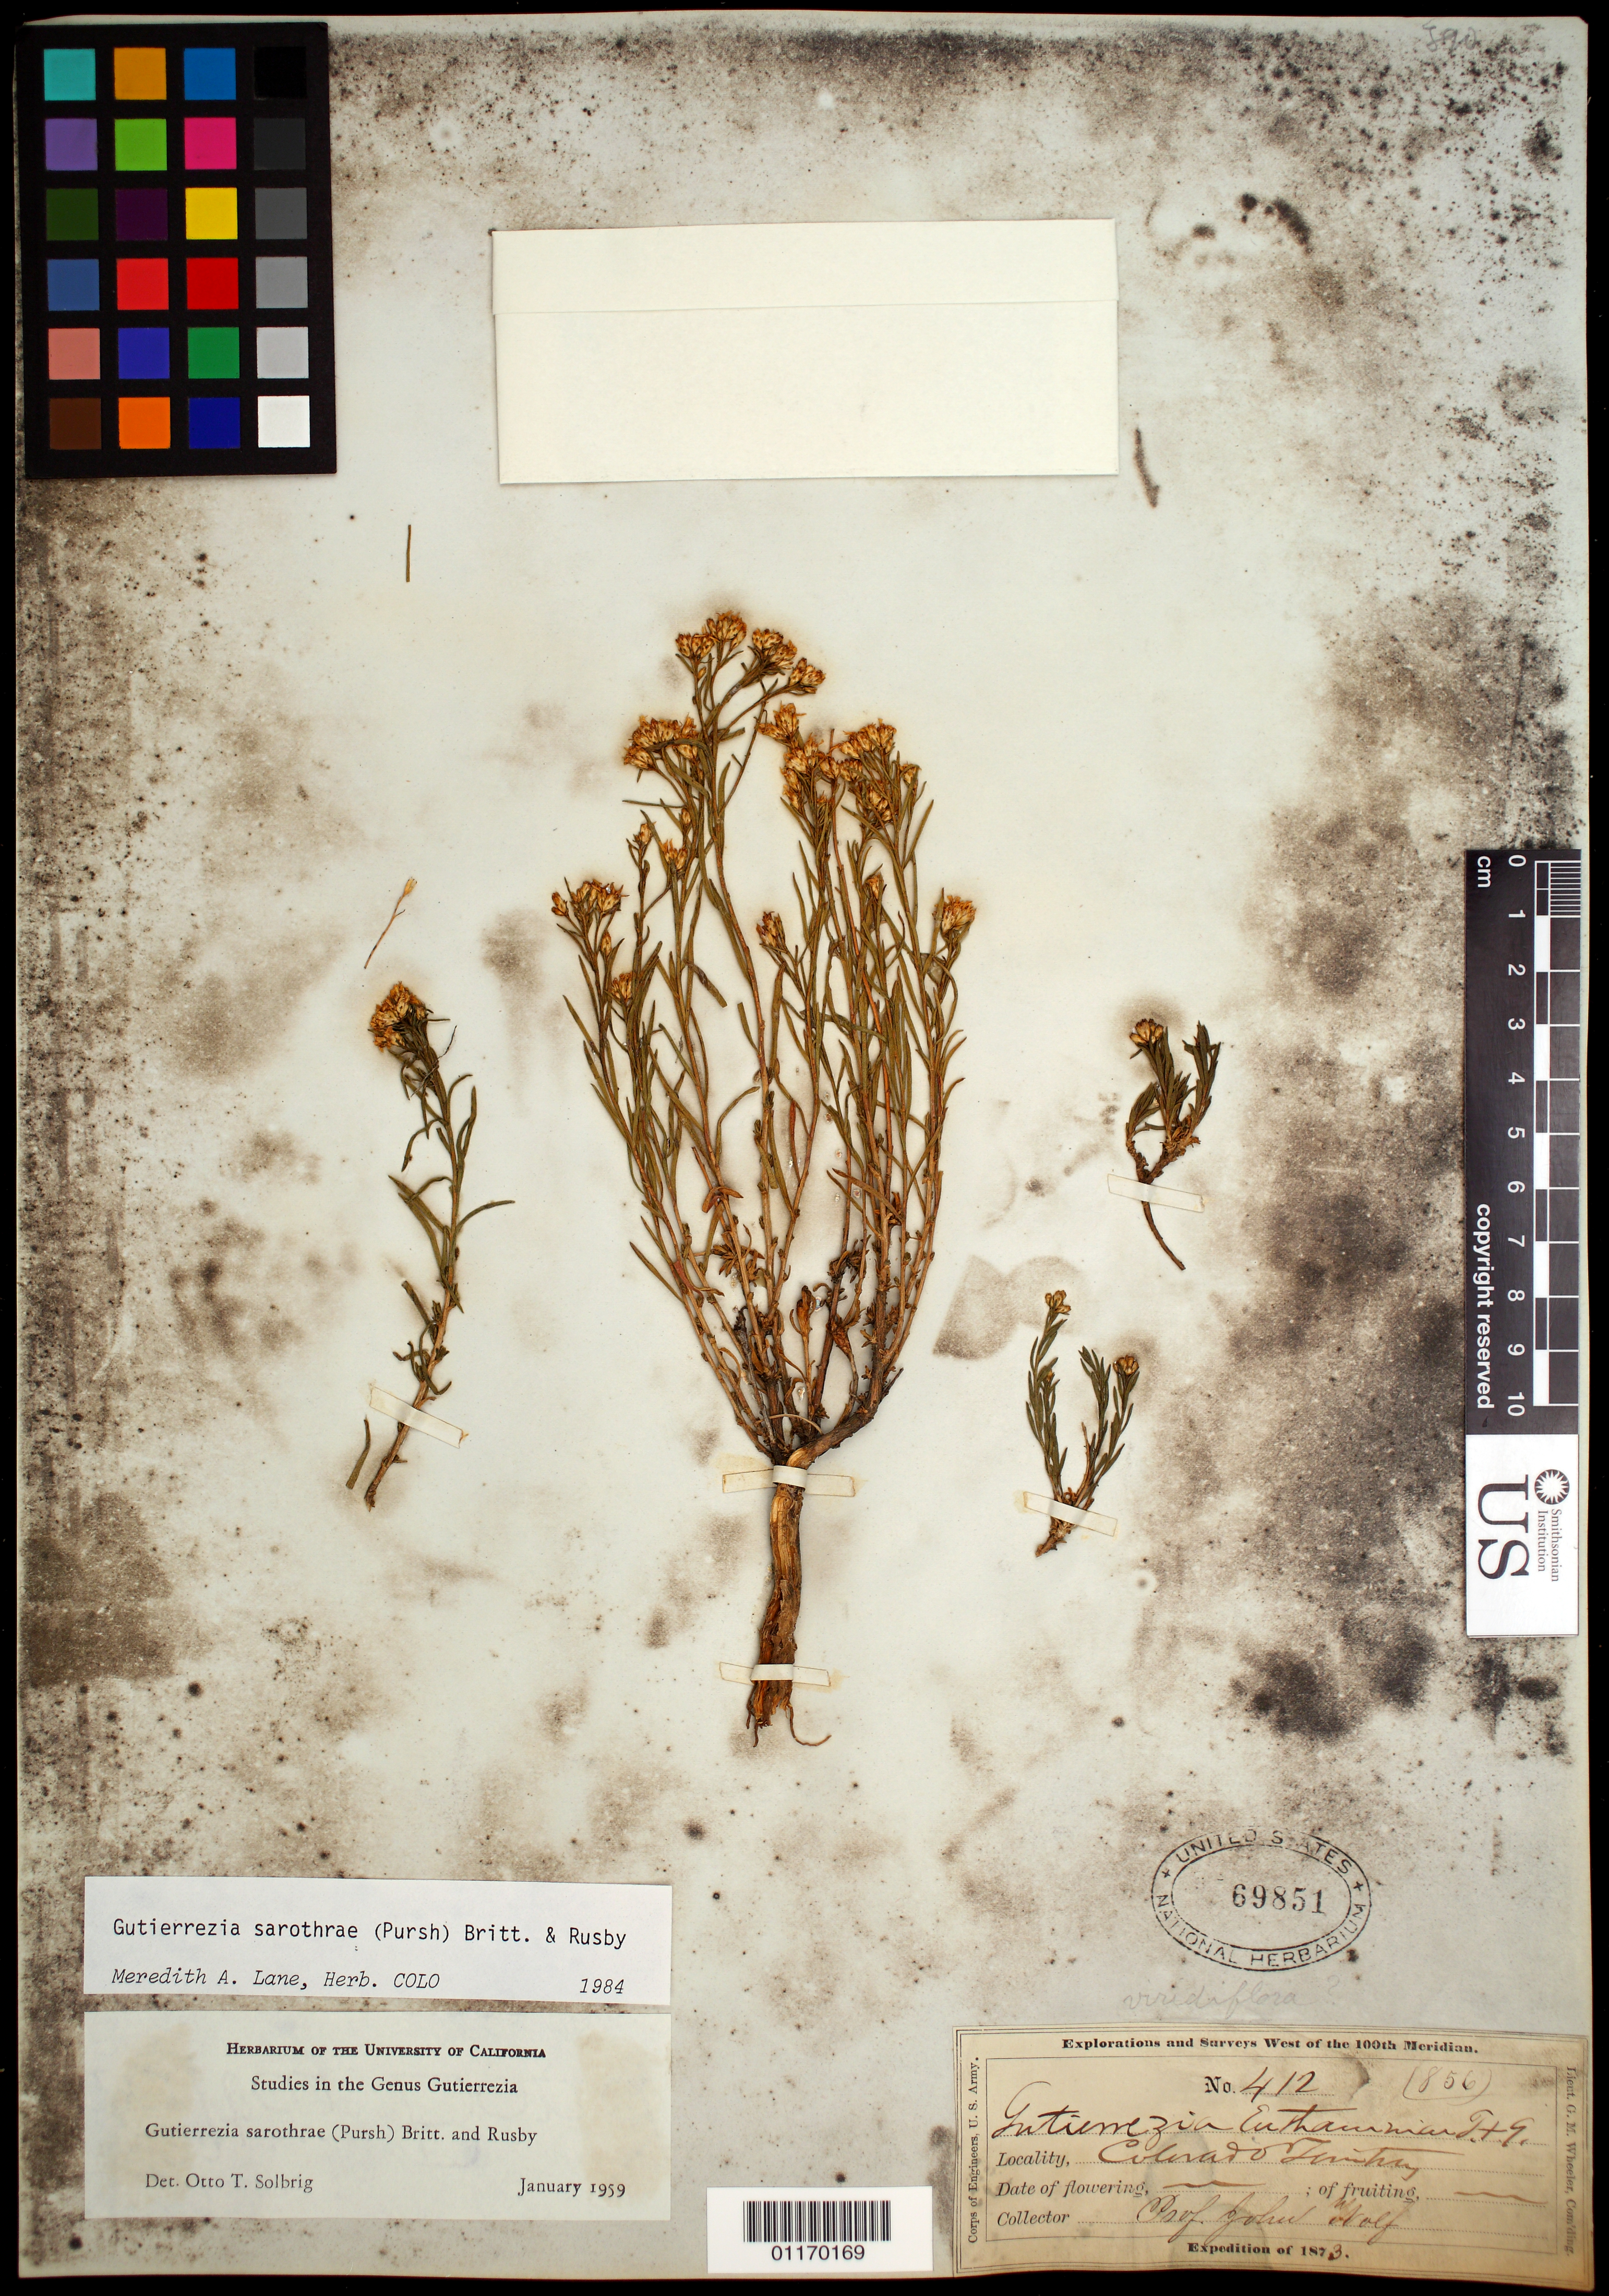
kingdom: Plantae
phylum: Tracheophyta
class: Magnoliopsida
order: Asterales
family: Asteraceae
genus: Gutierrezia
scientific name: Gutierrezia sarothrae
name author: (Pursh) Britton & Rusby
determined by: Lane, M. A.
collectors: J. Wolf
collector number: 412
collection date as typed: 1873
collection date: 1873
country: United States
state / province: Colorado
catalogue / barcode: US 69851